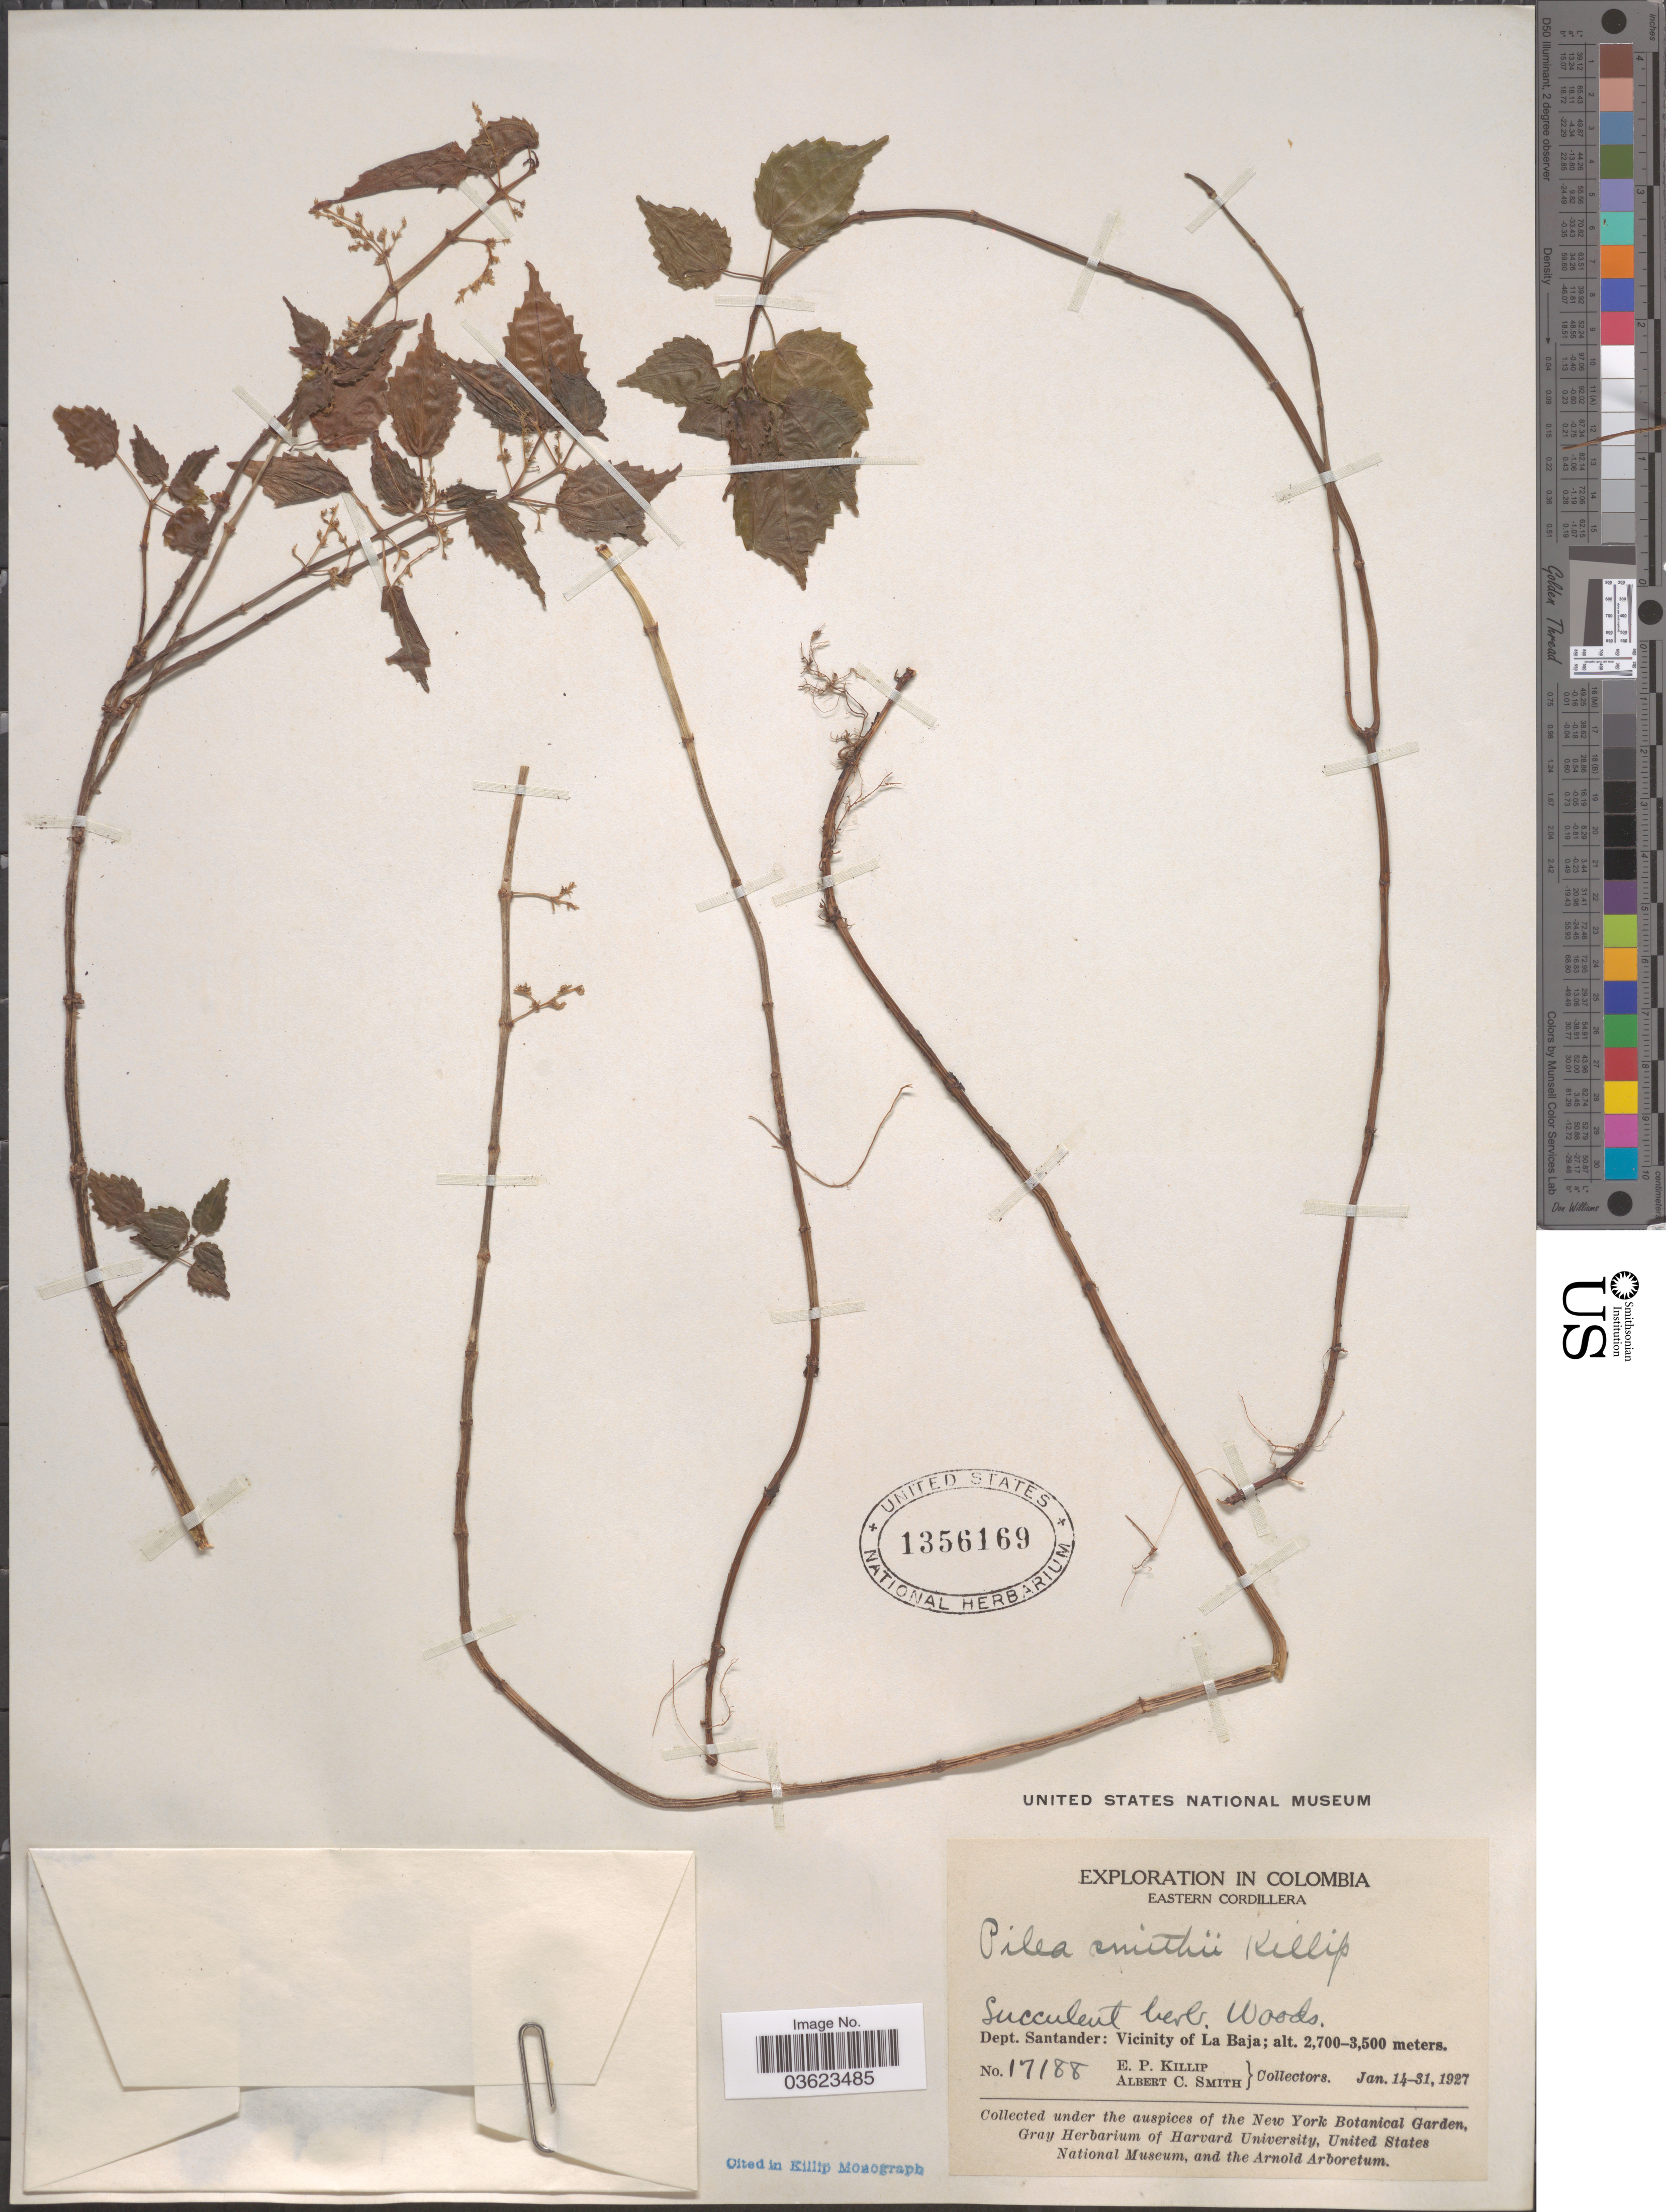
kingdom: Plantae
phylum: Tracheophyta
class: Magnoliopsida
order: Rosales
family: Urticaceae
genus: Pilea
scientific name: Pilea smithii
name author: Killip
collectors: E. P. Killip & A. C. Smith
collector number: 17188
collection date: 1927-01-14/1927-01-31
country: Colombia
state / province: Santander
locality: Eastern Cordillera. Dept. Santander: Vicinity of La Baja.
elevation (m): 2700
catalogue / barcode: US 1356169